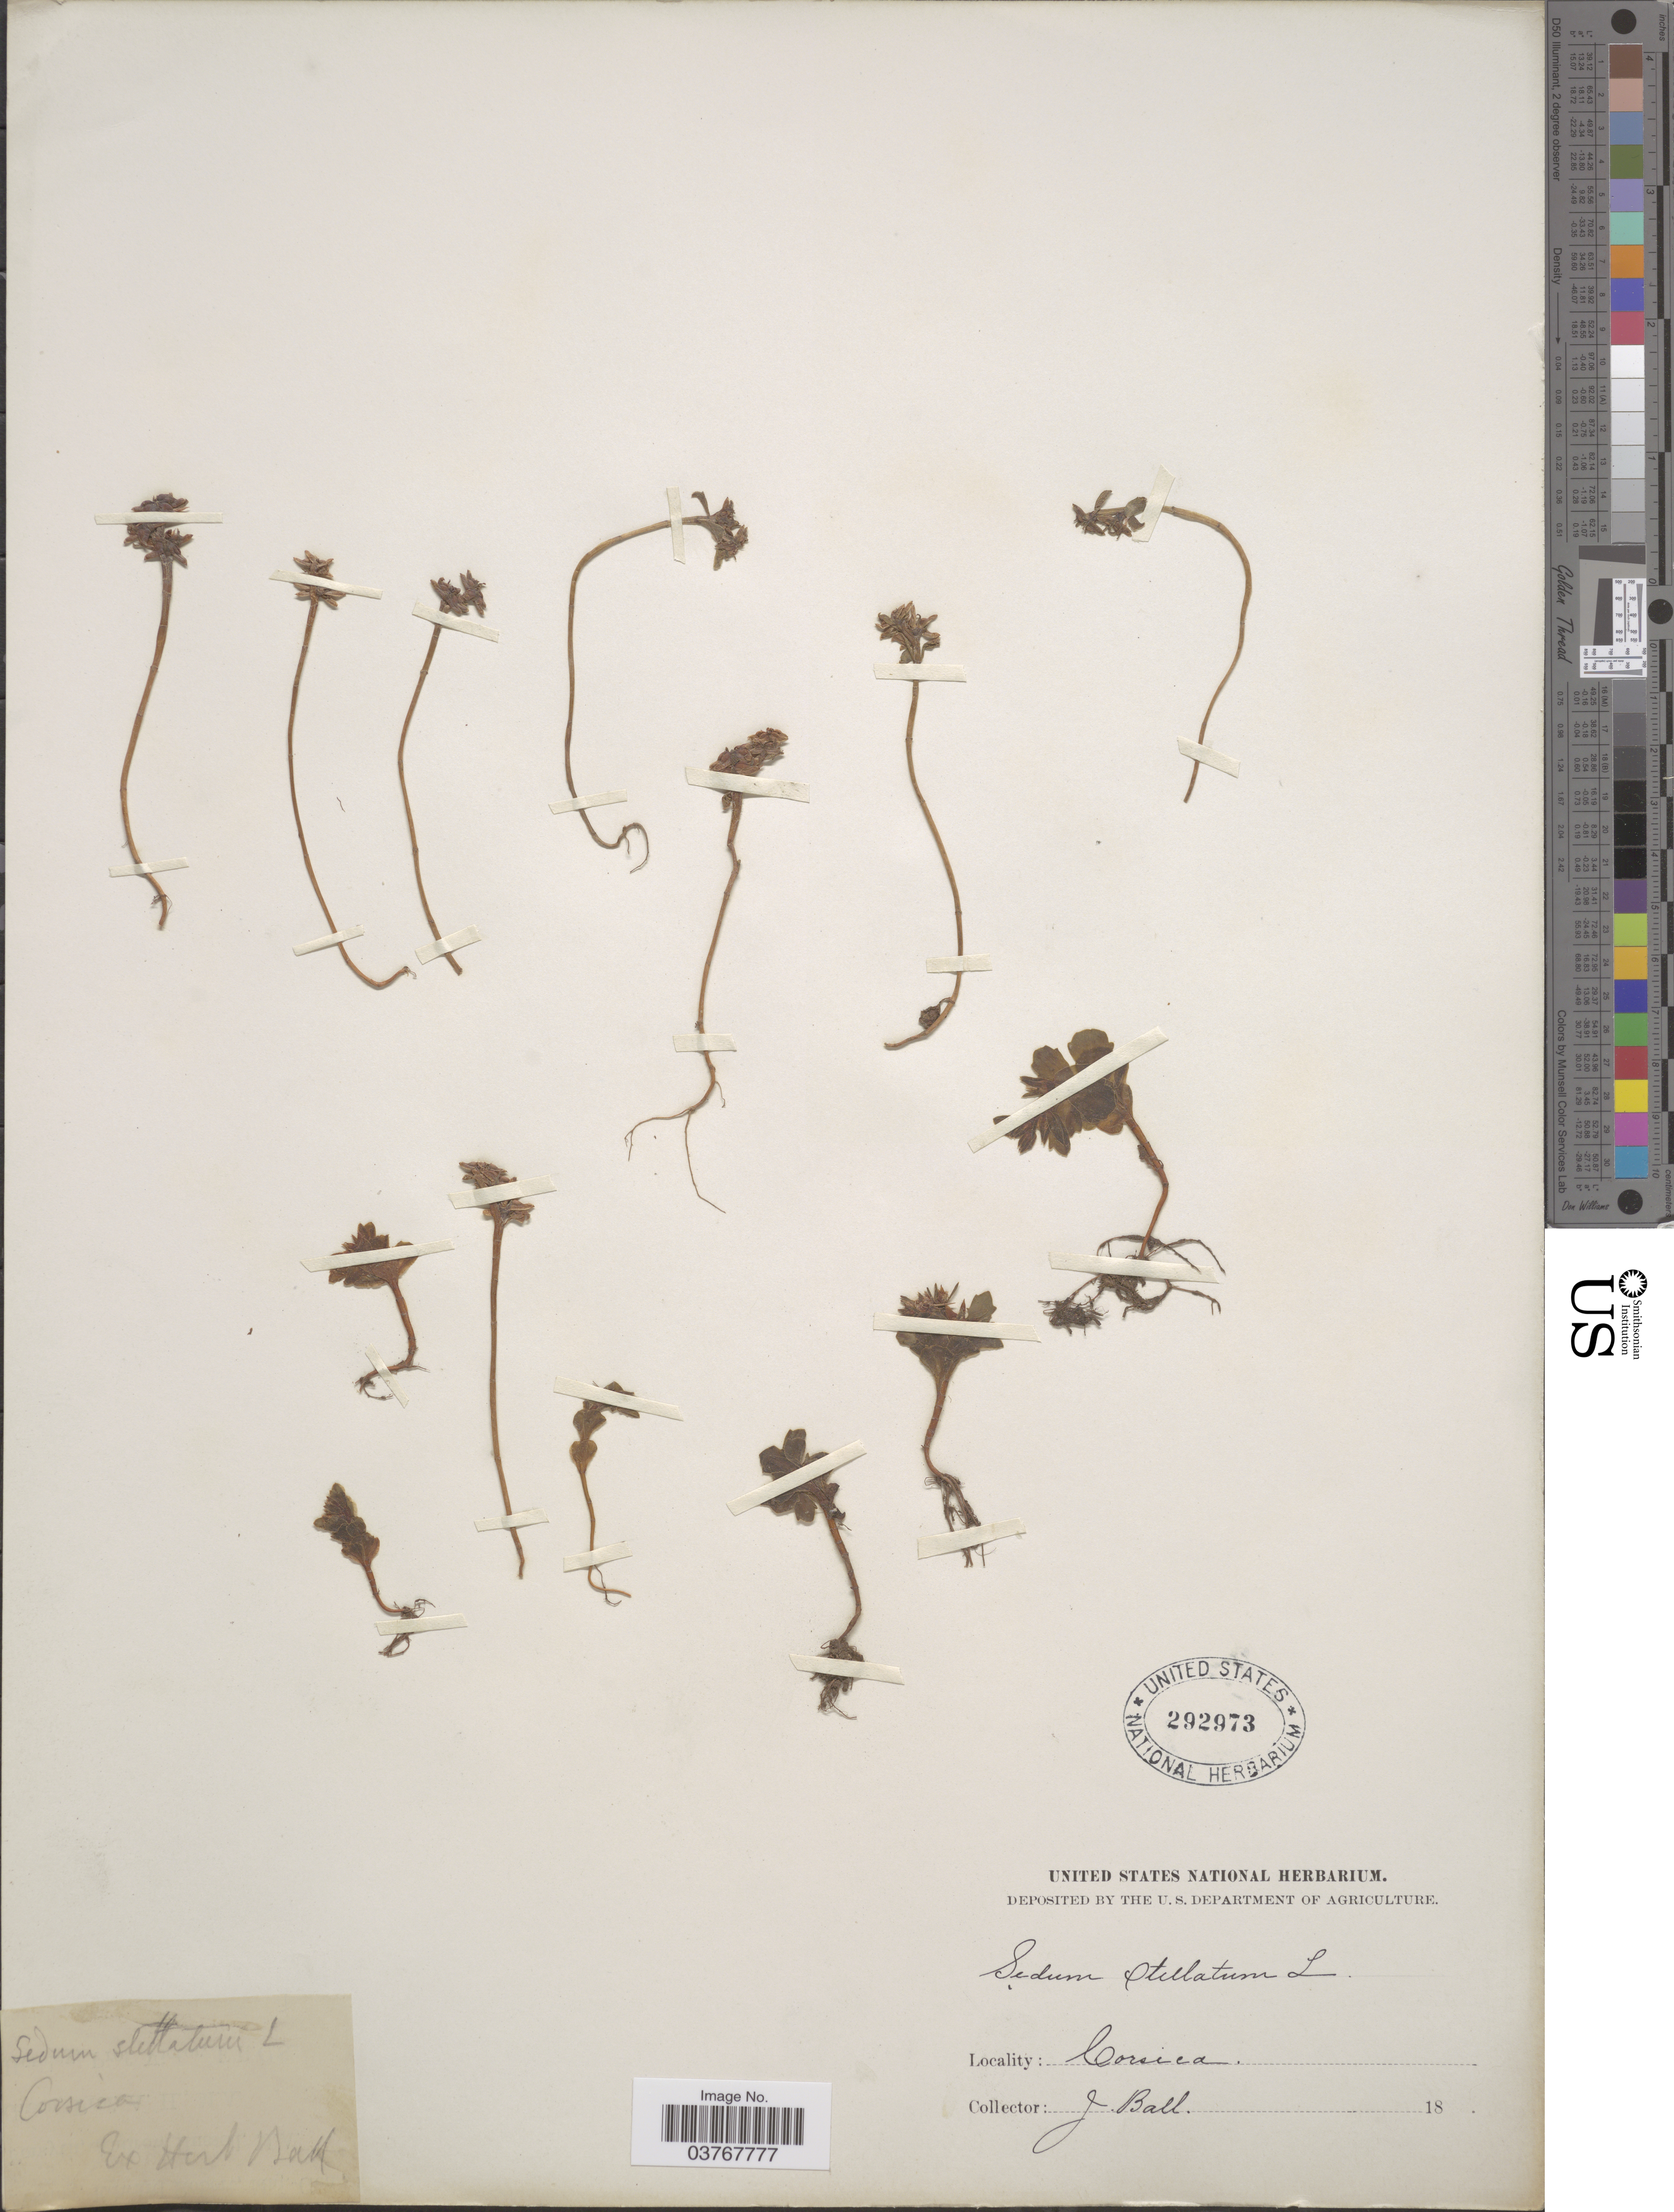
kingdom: Plantae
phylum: Tracheophyta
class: Magnoliopsida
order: Saxifragales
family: Crassulaceae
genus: Phedimus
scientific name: Phedimus stellatus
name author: (L.) Raf.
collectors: J. Ball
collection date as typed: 18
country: France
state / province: Corsica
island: Corse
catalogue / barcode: US 292973